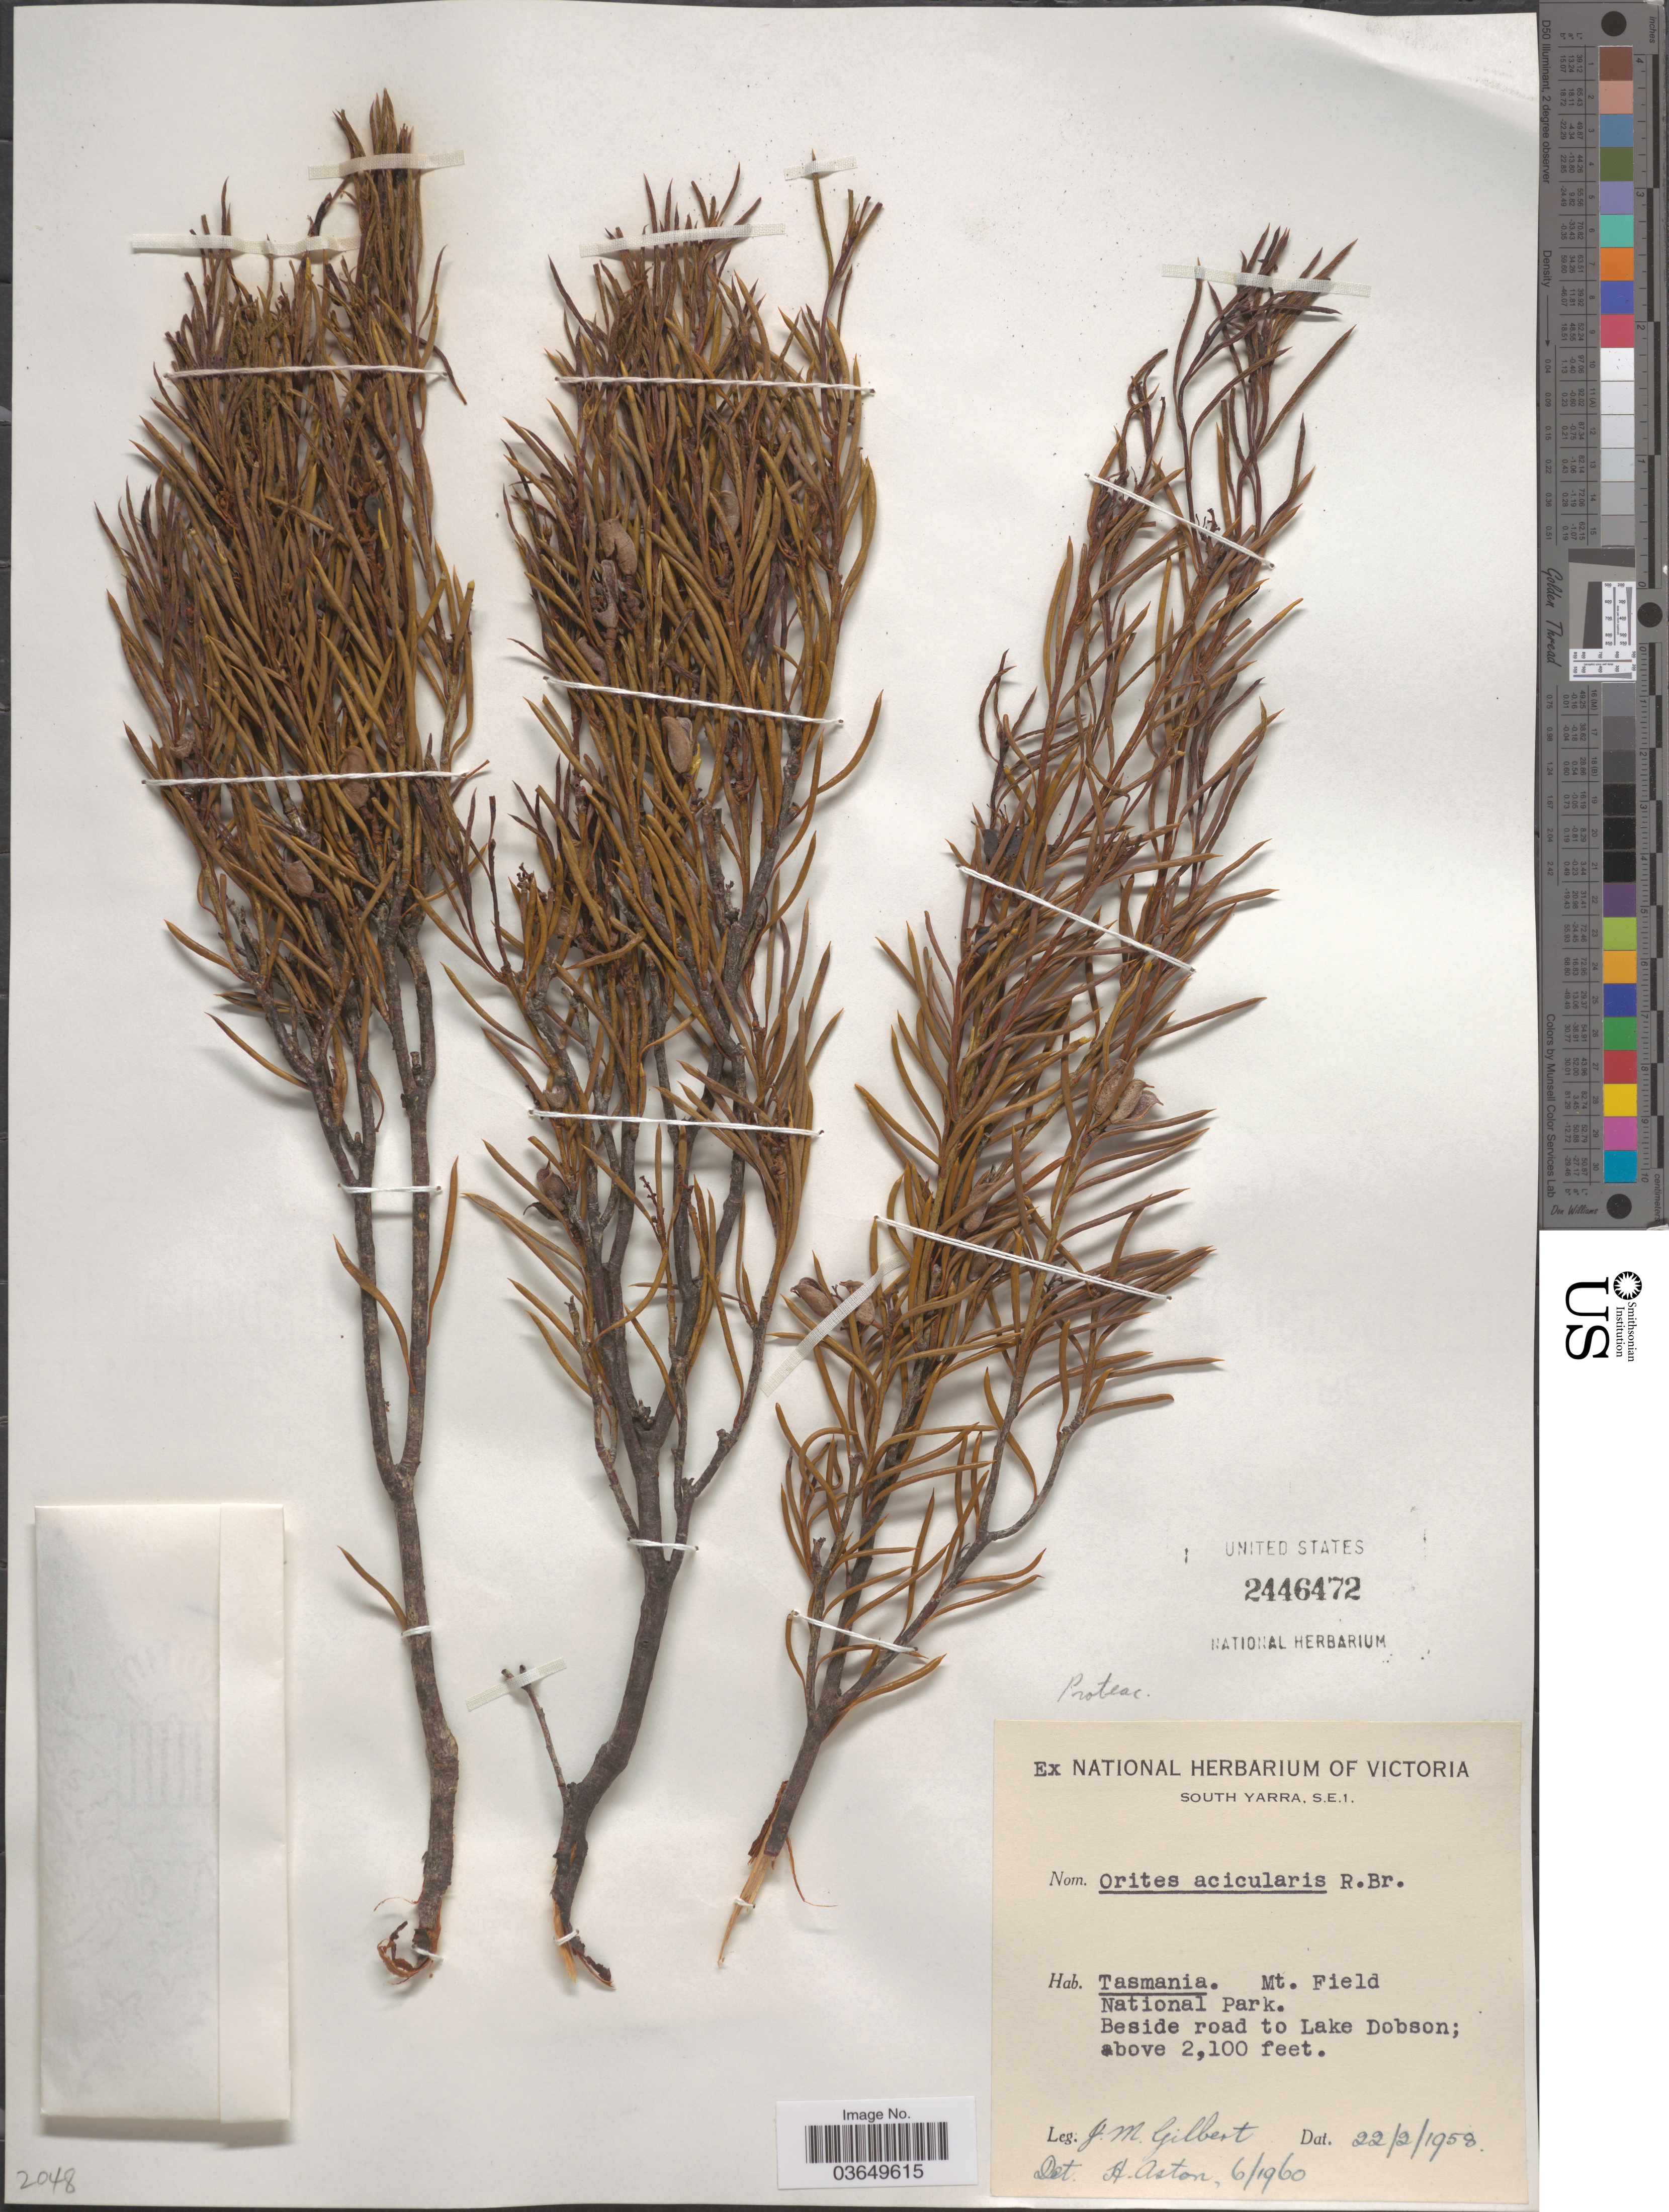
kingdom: Plantae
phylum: Tracheophyta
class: Magnoliopsida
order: Proteales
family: Proteaceae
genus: Orites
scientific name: Orites acicularis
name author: (R. Br.) Roem. & Schult.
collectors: J. Gilbert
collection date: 1958-02-22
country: Australia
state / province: Tasmania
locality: Mt. Field National Park. Beside road to Lake Dobson.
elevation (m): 640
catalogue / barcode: US 2446472